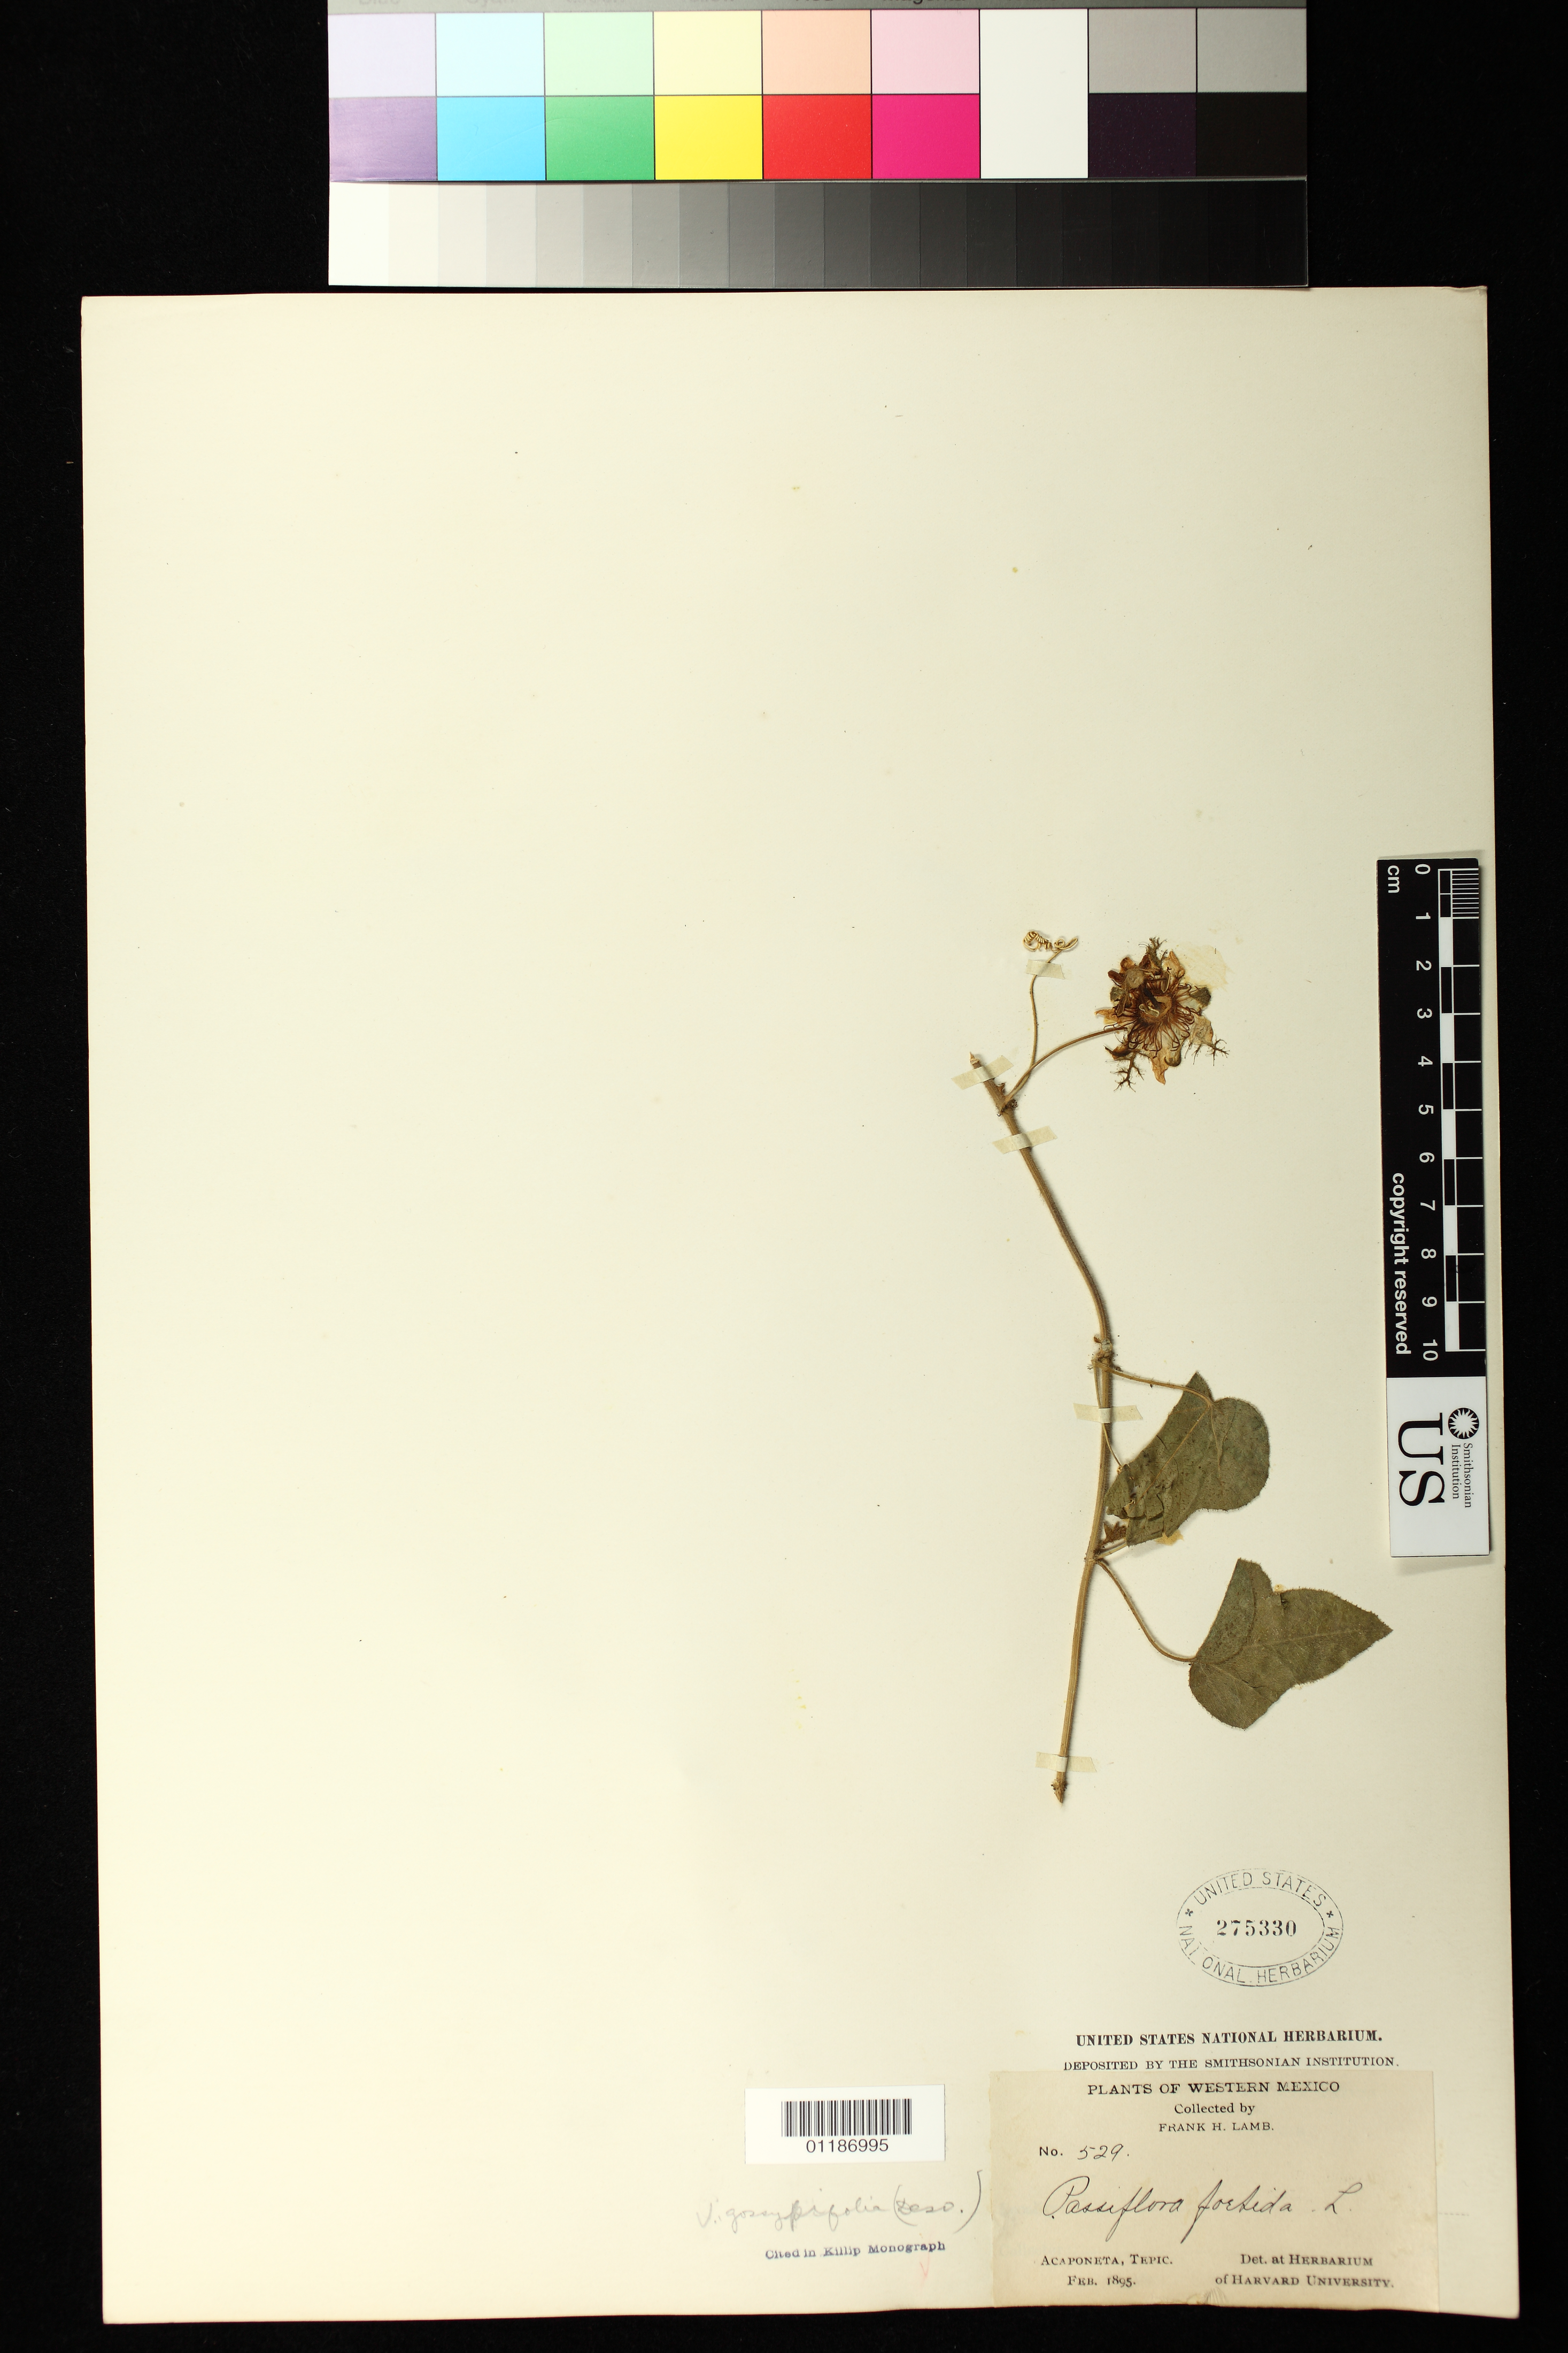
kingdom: Plantae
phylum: Tracheophyta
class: Magnoliopsida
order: Malpighiales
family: Passifloraceae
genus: Passiflora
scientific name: Passiflora foetida var. gossypiifolia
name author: (Desv.) Mast.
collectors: F. H. Lamb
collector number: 529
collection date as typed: Feb 1895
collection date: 1895-02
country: Mexico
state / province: Nayarit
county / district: Acaponeta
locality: Acaponeta, Tepic Territory [now Nayarit].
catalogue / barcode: US 275330